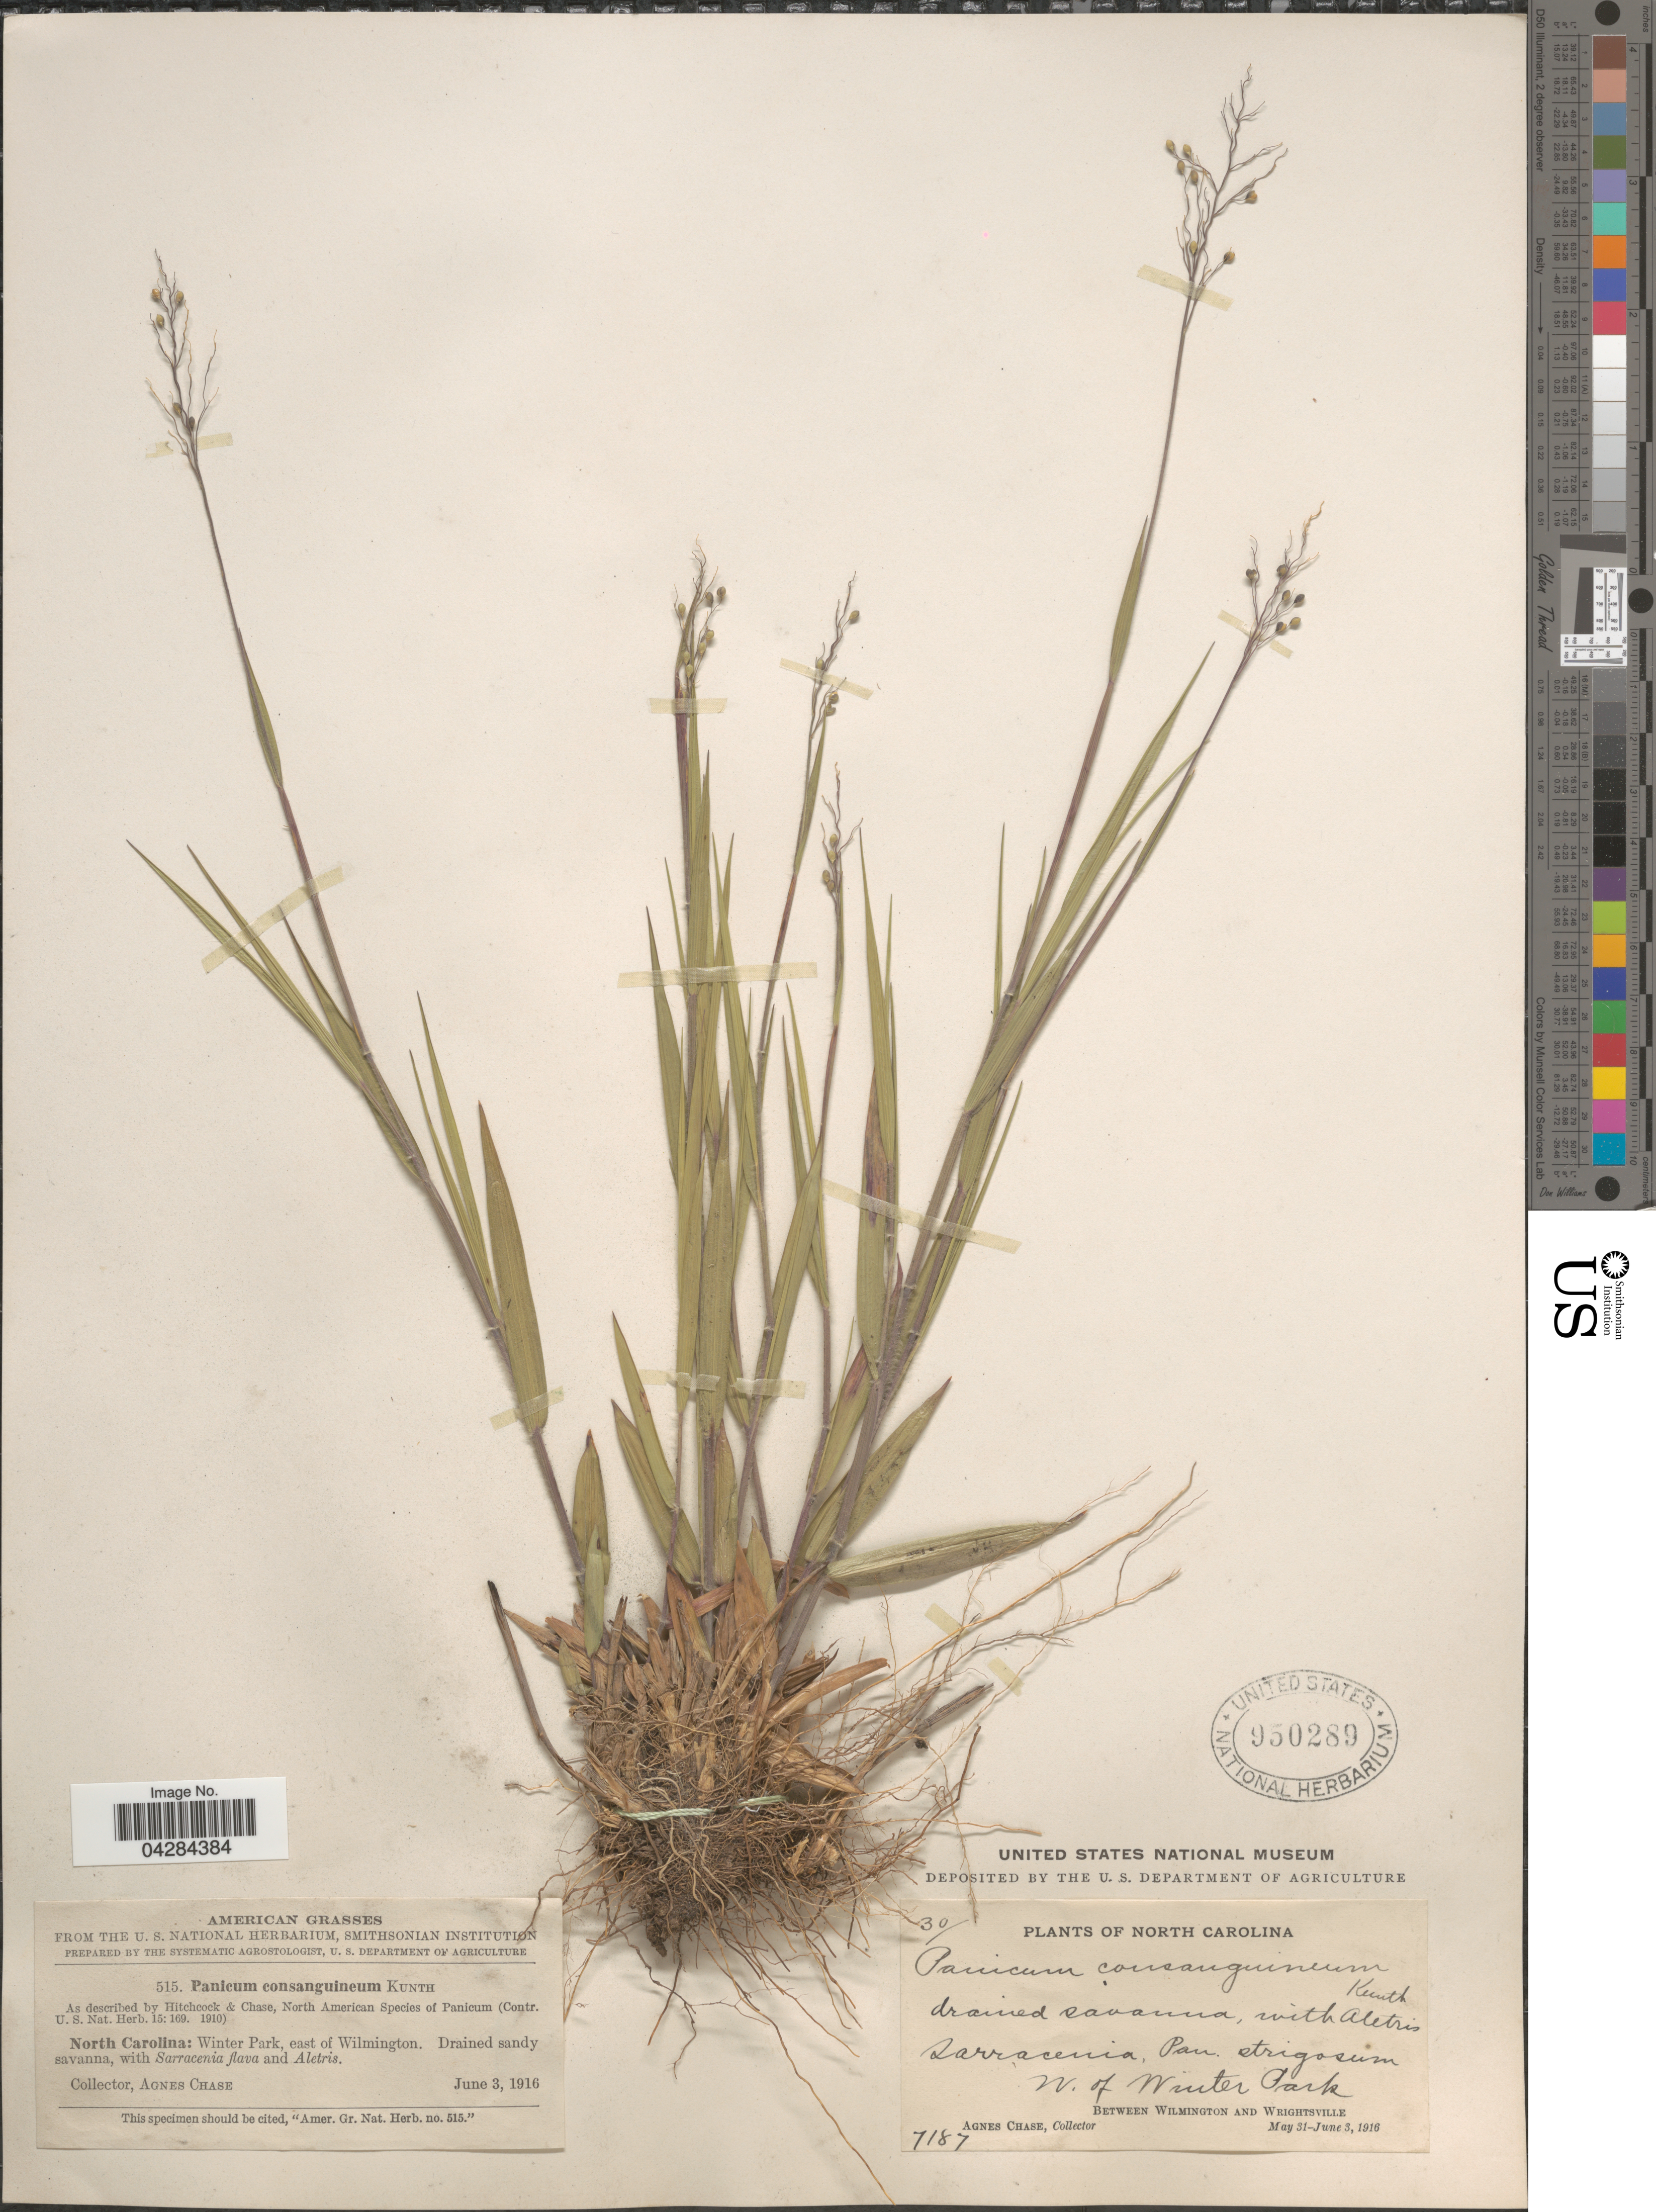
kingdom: Plantae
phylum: Tracheophyta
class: Liliopsida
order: Poales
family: Poaceae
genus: Dichanthelium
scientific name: Dichanthelium ovale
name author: (Elliott) Gould & C.A. Clark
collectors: A. Chase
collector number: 515/30/7187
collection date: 1916-06-03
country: United States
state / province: North Carolina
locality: Winter Park, east of Wilmington. W. of Winter Park. Between Wilmington and Wrightsville.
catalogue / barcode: US 950289